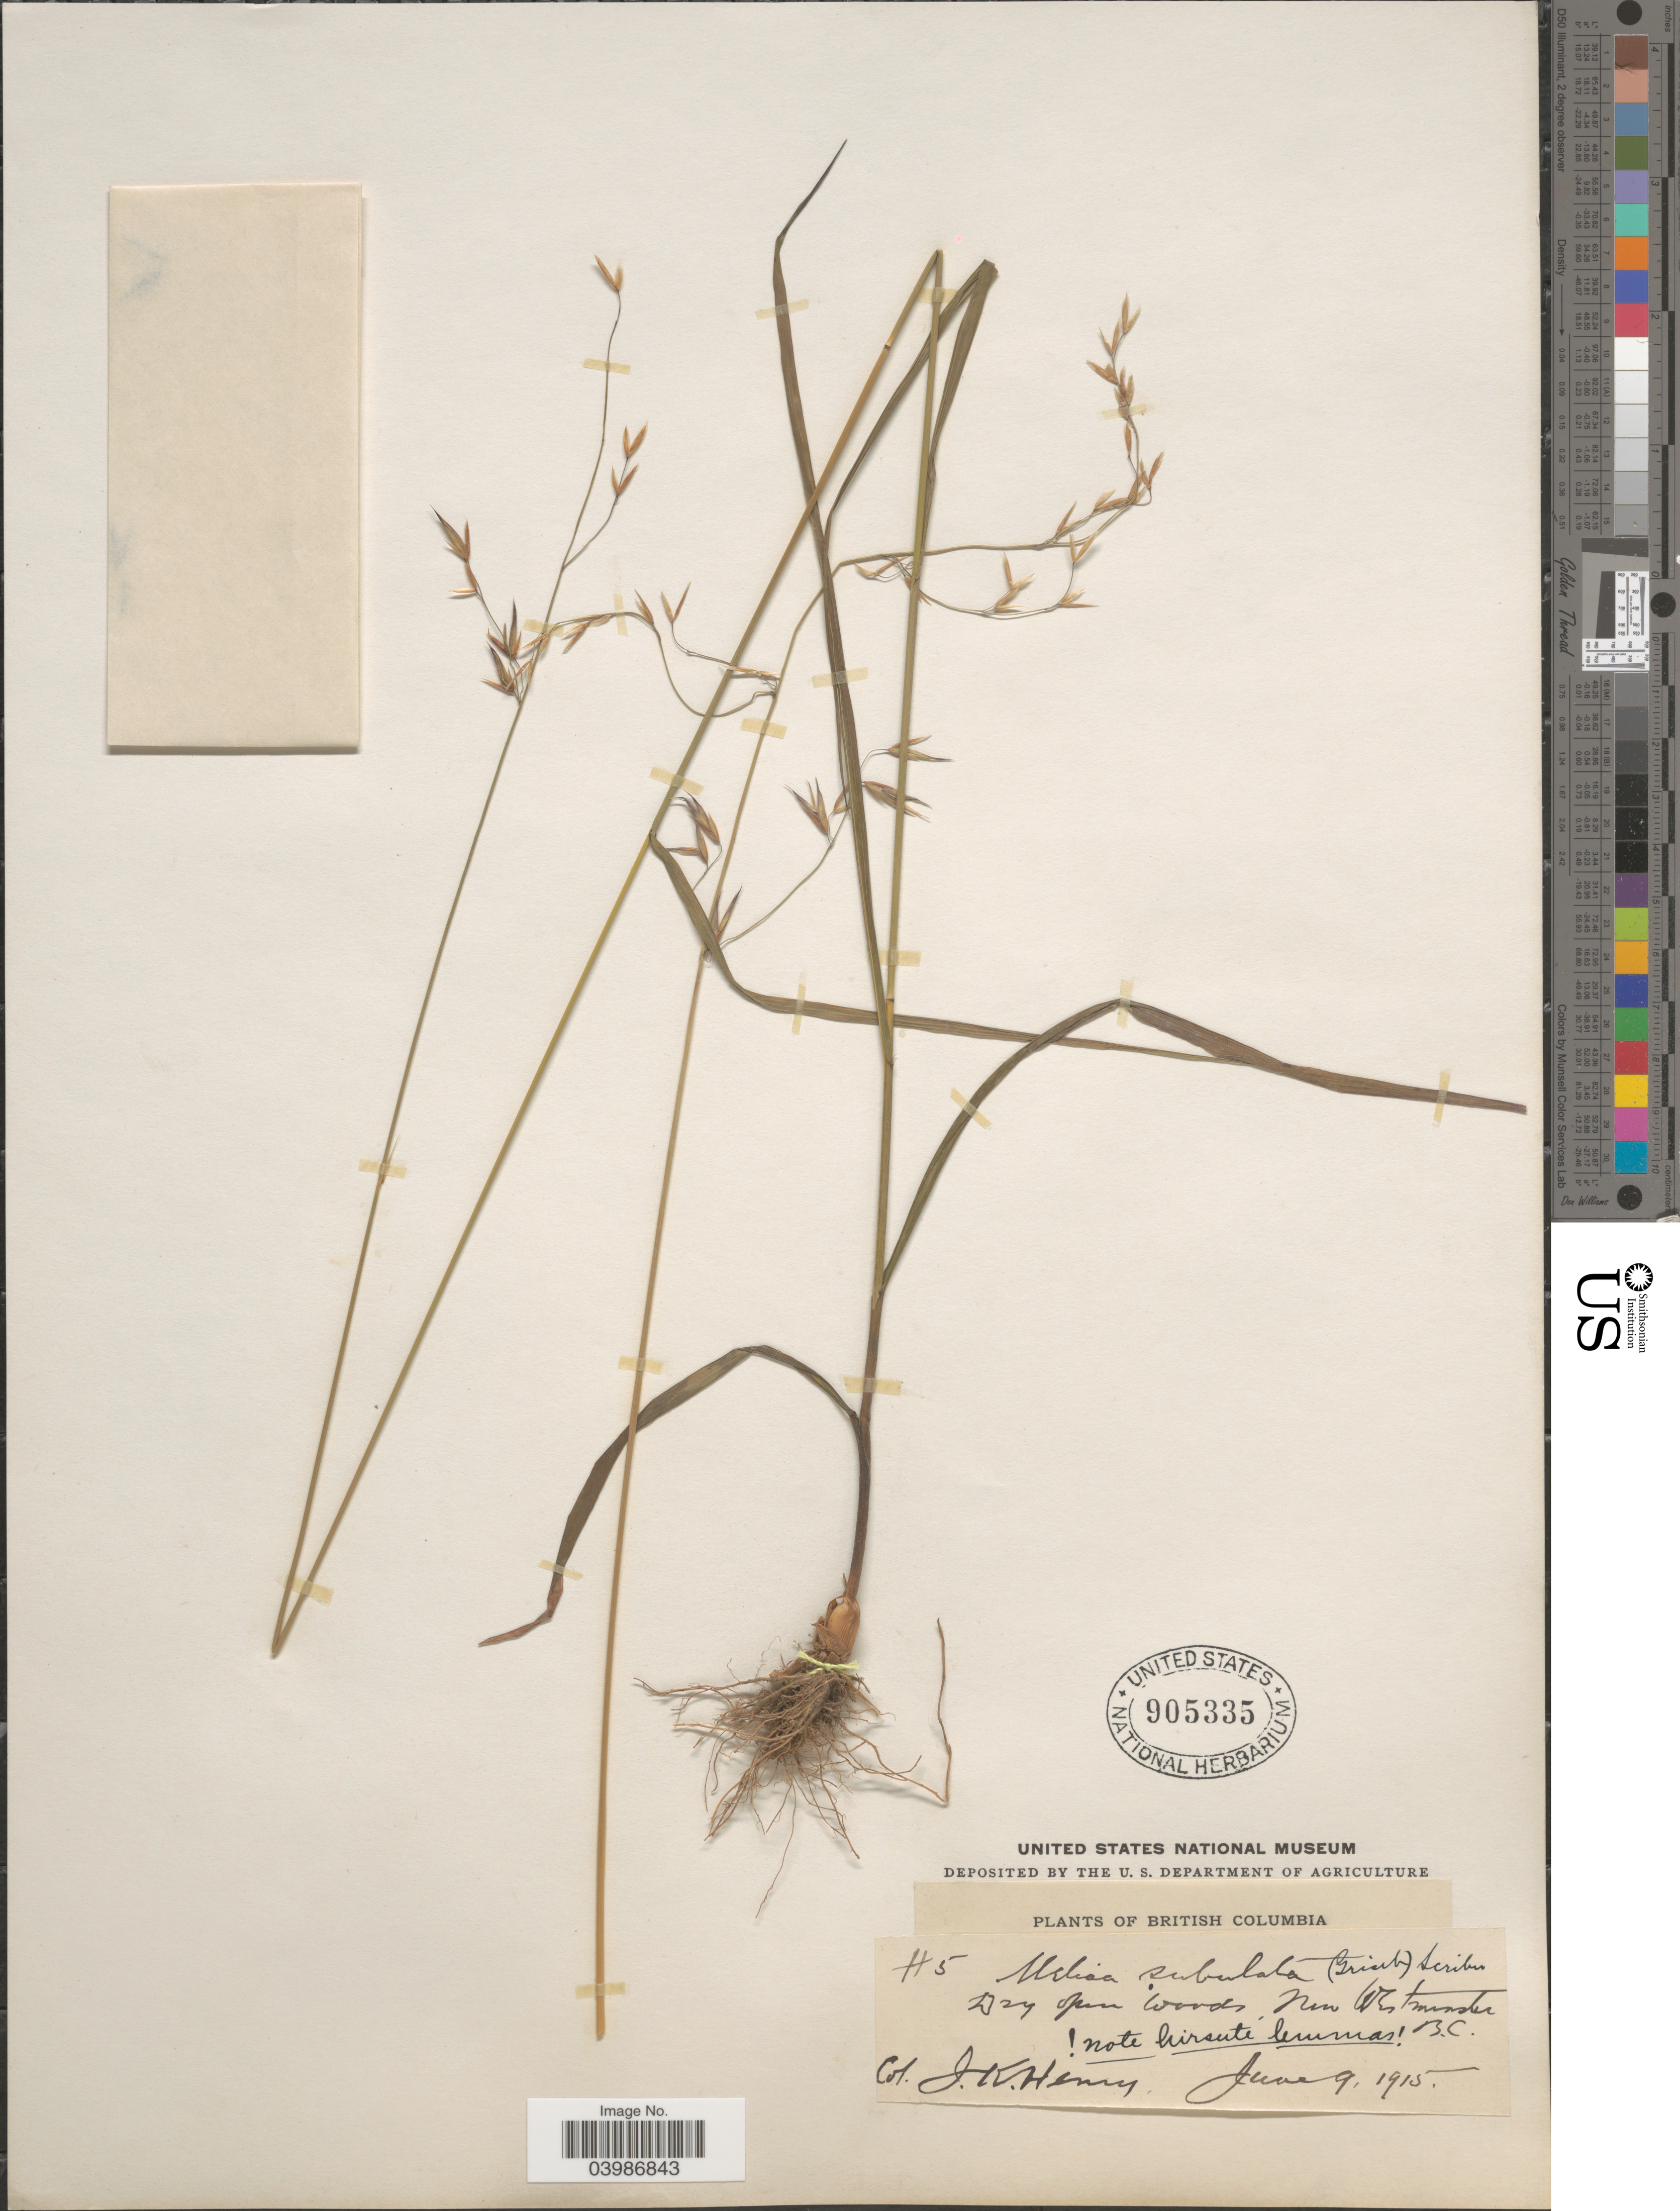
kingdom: Plantae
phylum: Tracheophyta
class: Liliopsida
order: Poales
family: Poaceae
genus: Melica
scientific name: Melica subulata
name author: (Griseb.) Scribn.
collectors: J. K. Henry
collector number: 5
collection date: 1915-06-09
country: Canada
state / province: British Columbia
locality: New Westminster.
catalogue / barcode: US 905335